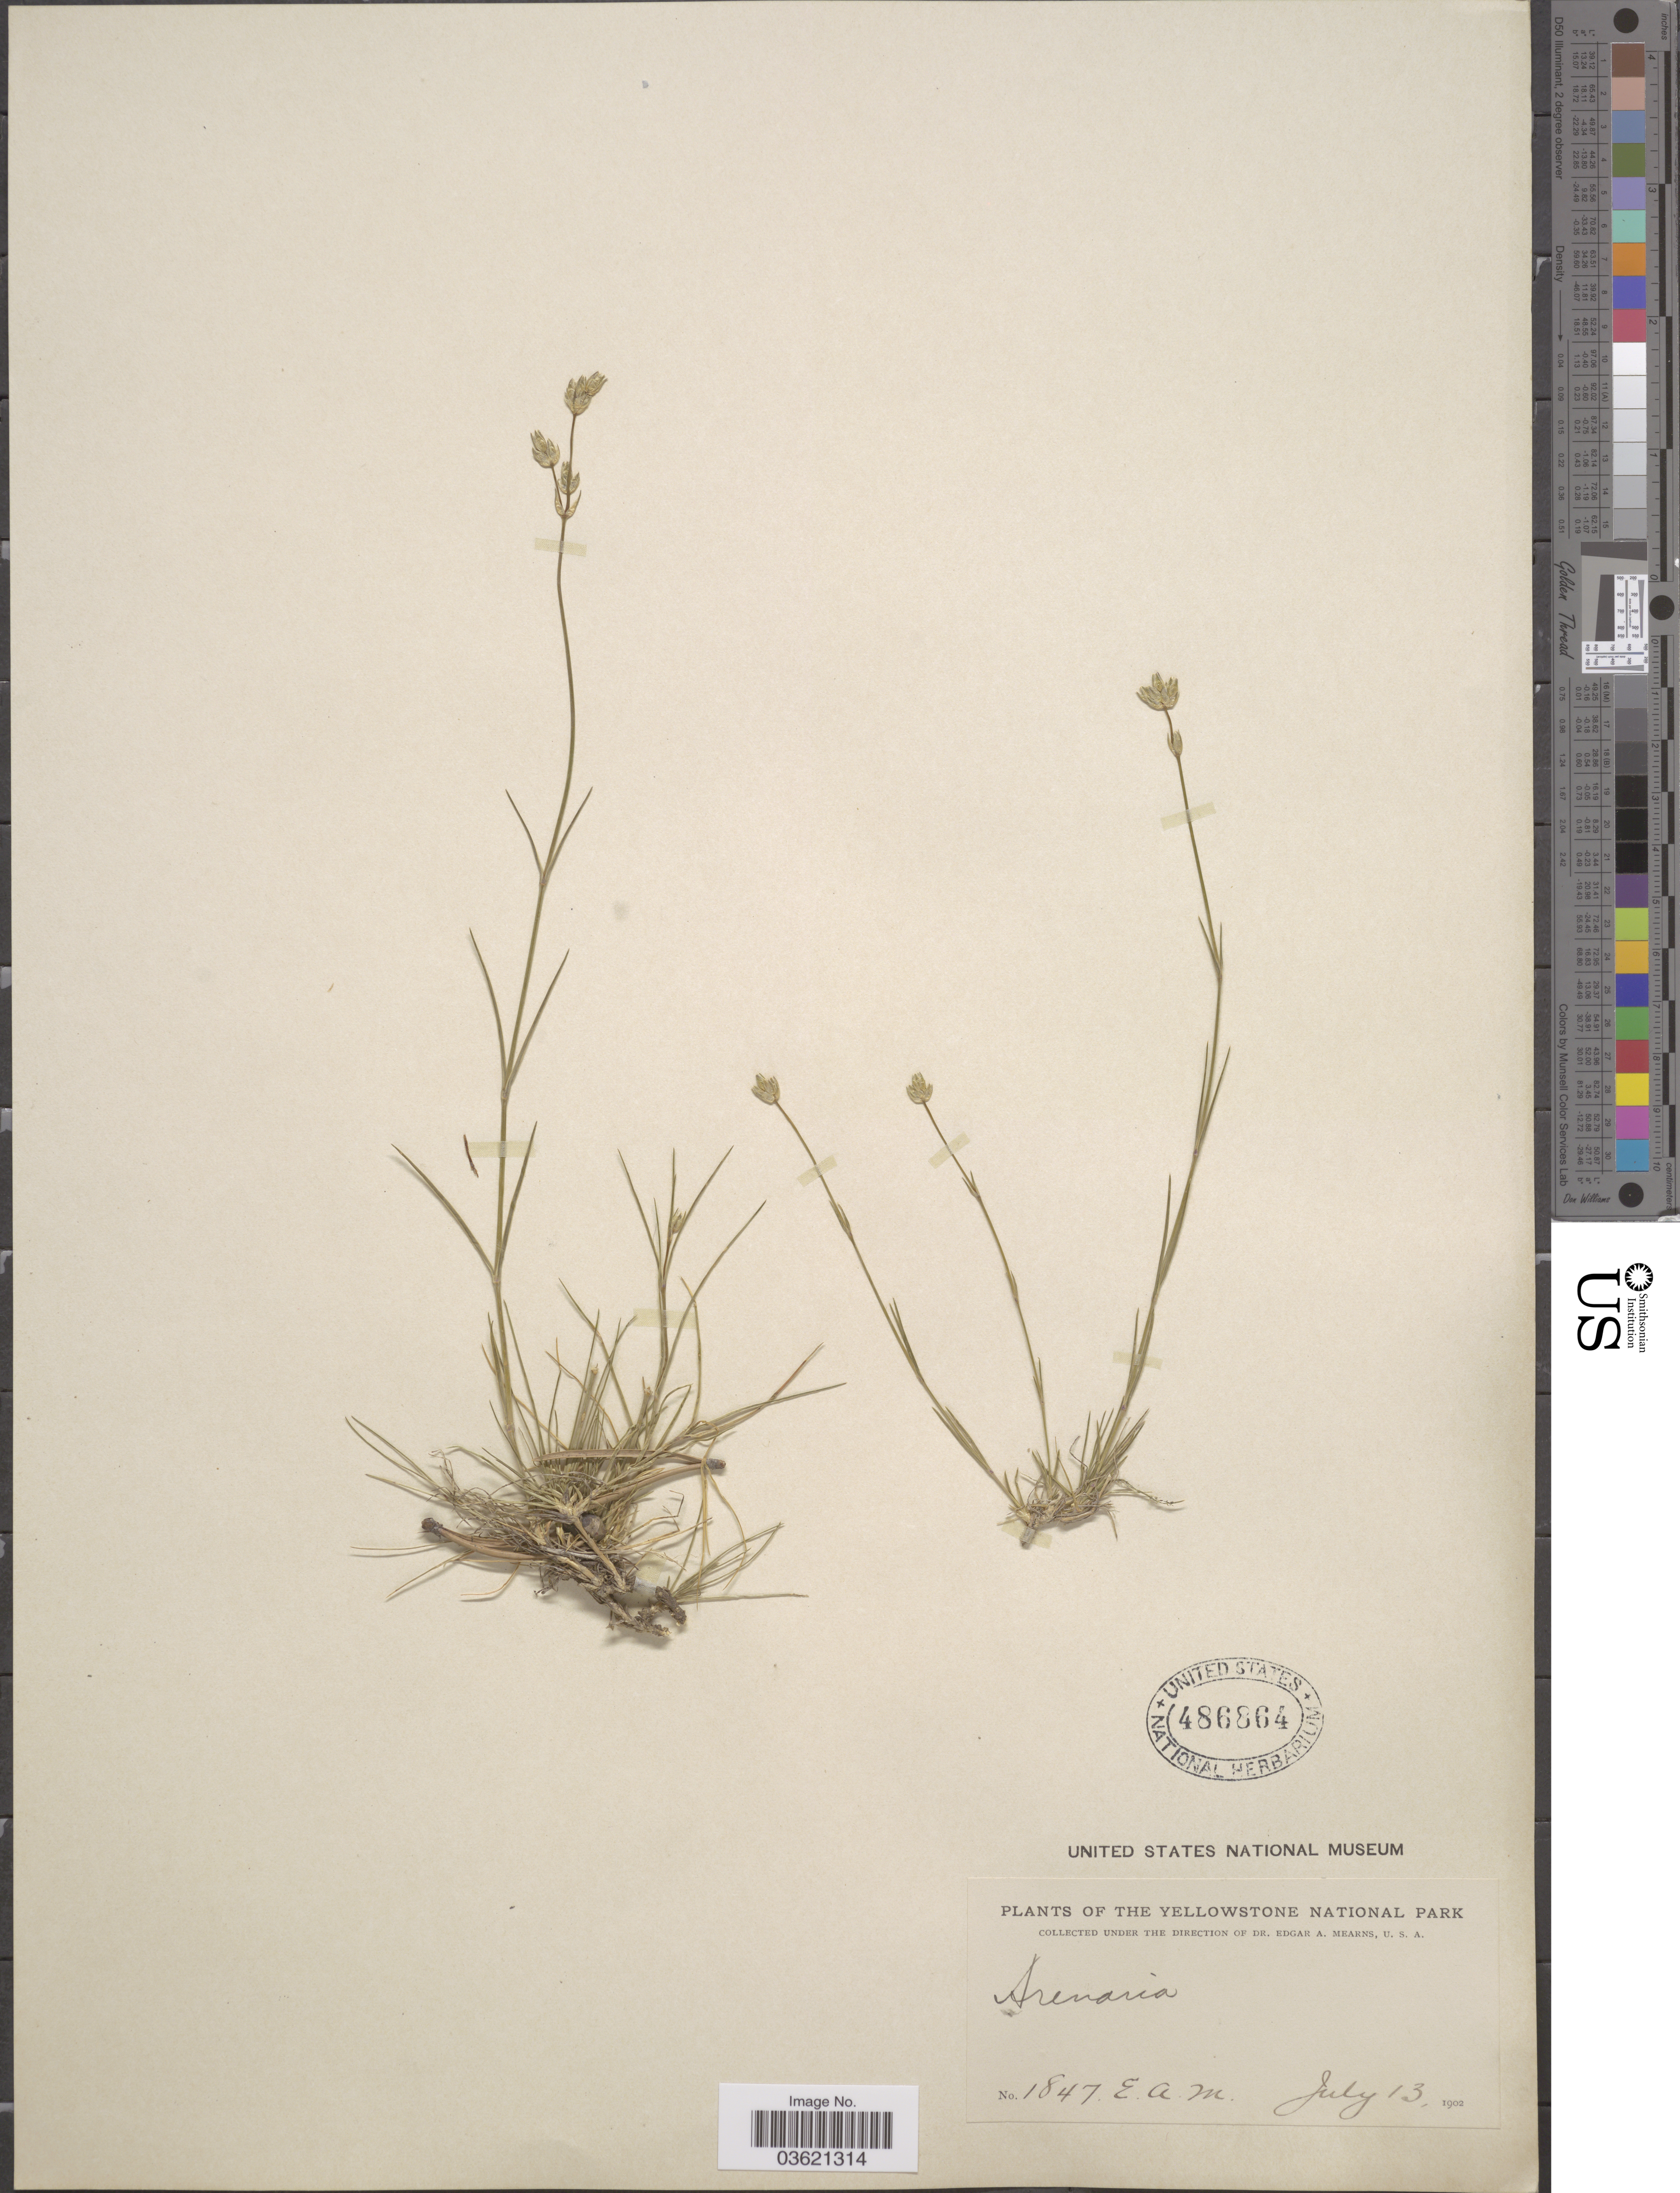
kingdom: Plantae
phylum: Tracheophyta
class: Magnoliopsida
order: Caryophyllales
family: Caryophyllaceae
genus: Arenaria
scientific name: Arenaria sp.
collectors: E. A. Mearns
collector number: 1847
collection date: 1902-07-13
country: United States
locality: The Yellowstone National Park.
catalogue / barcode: US 486864